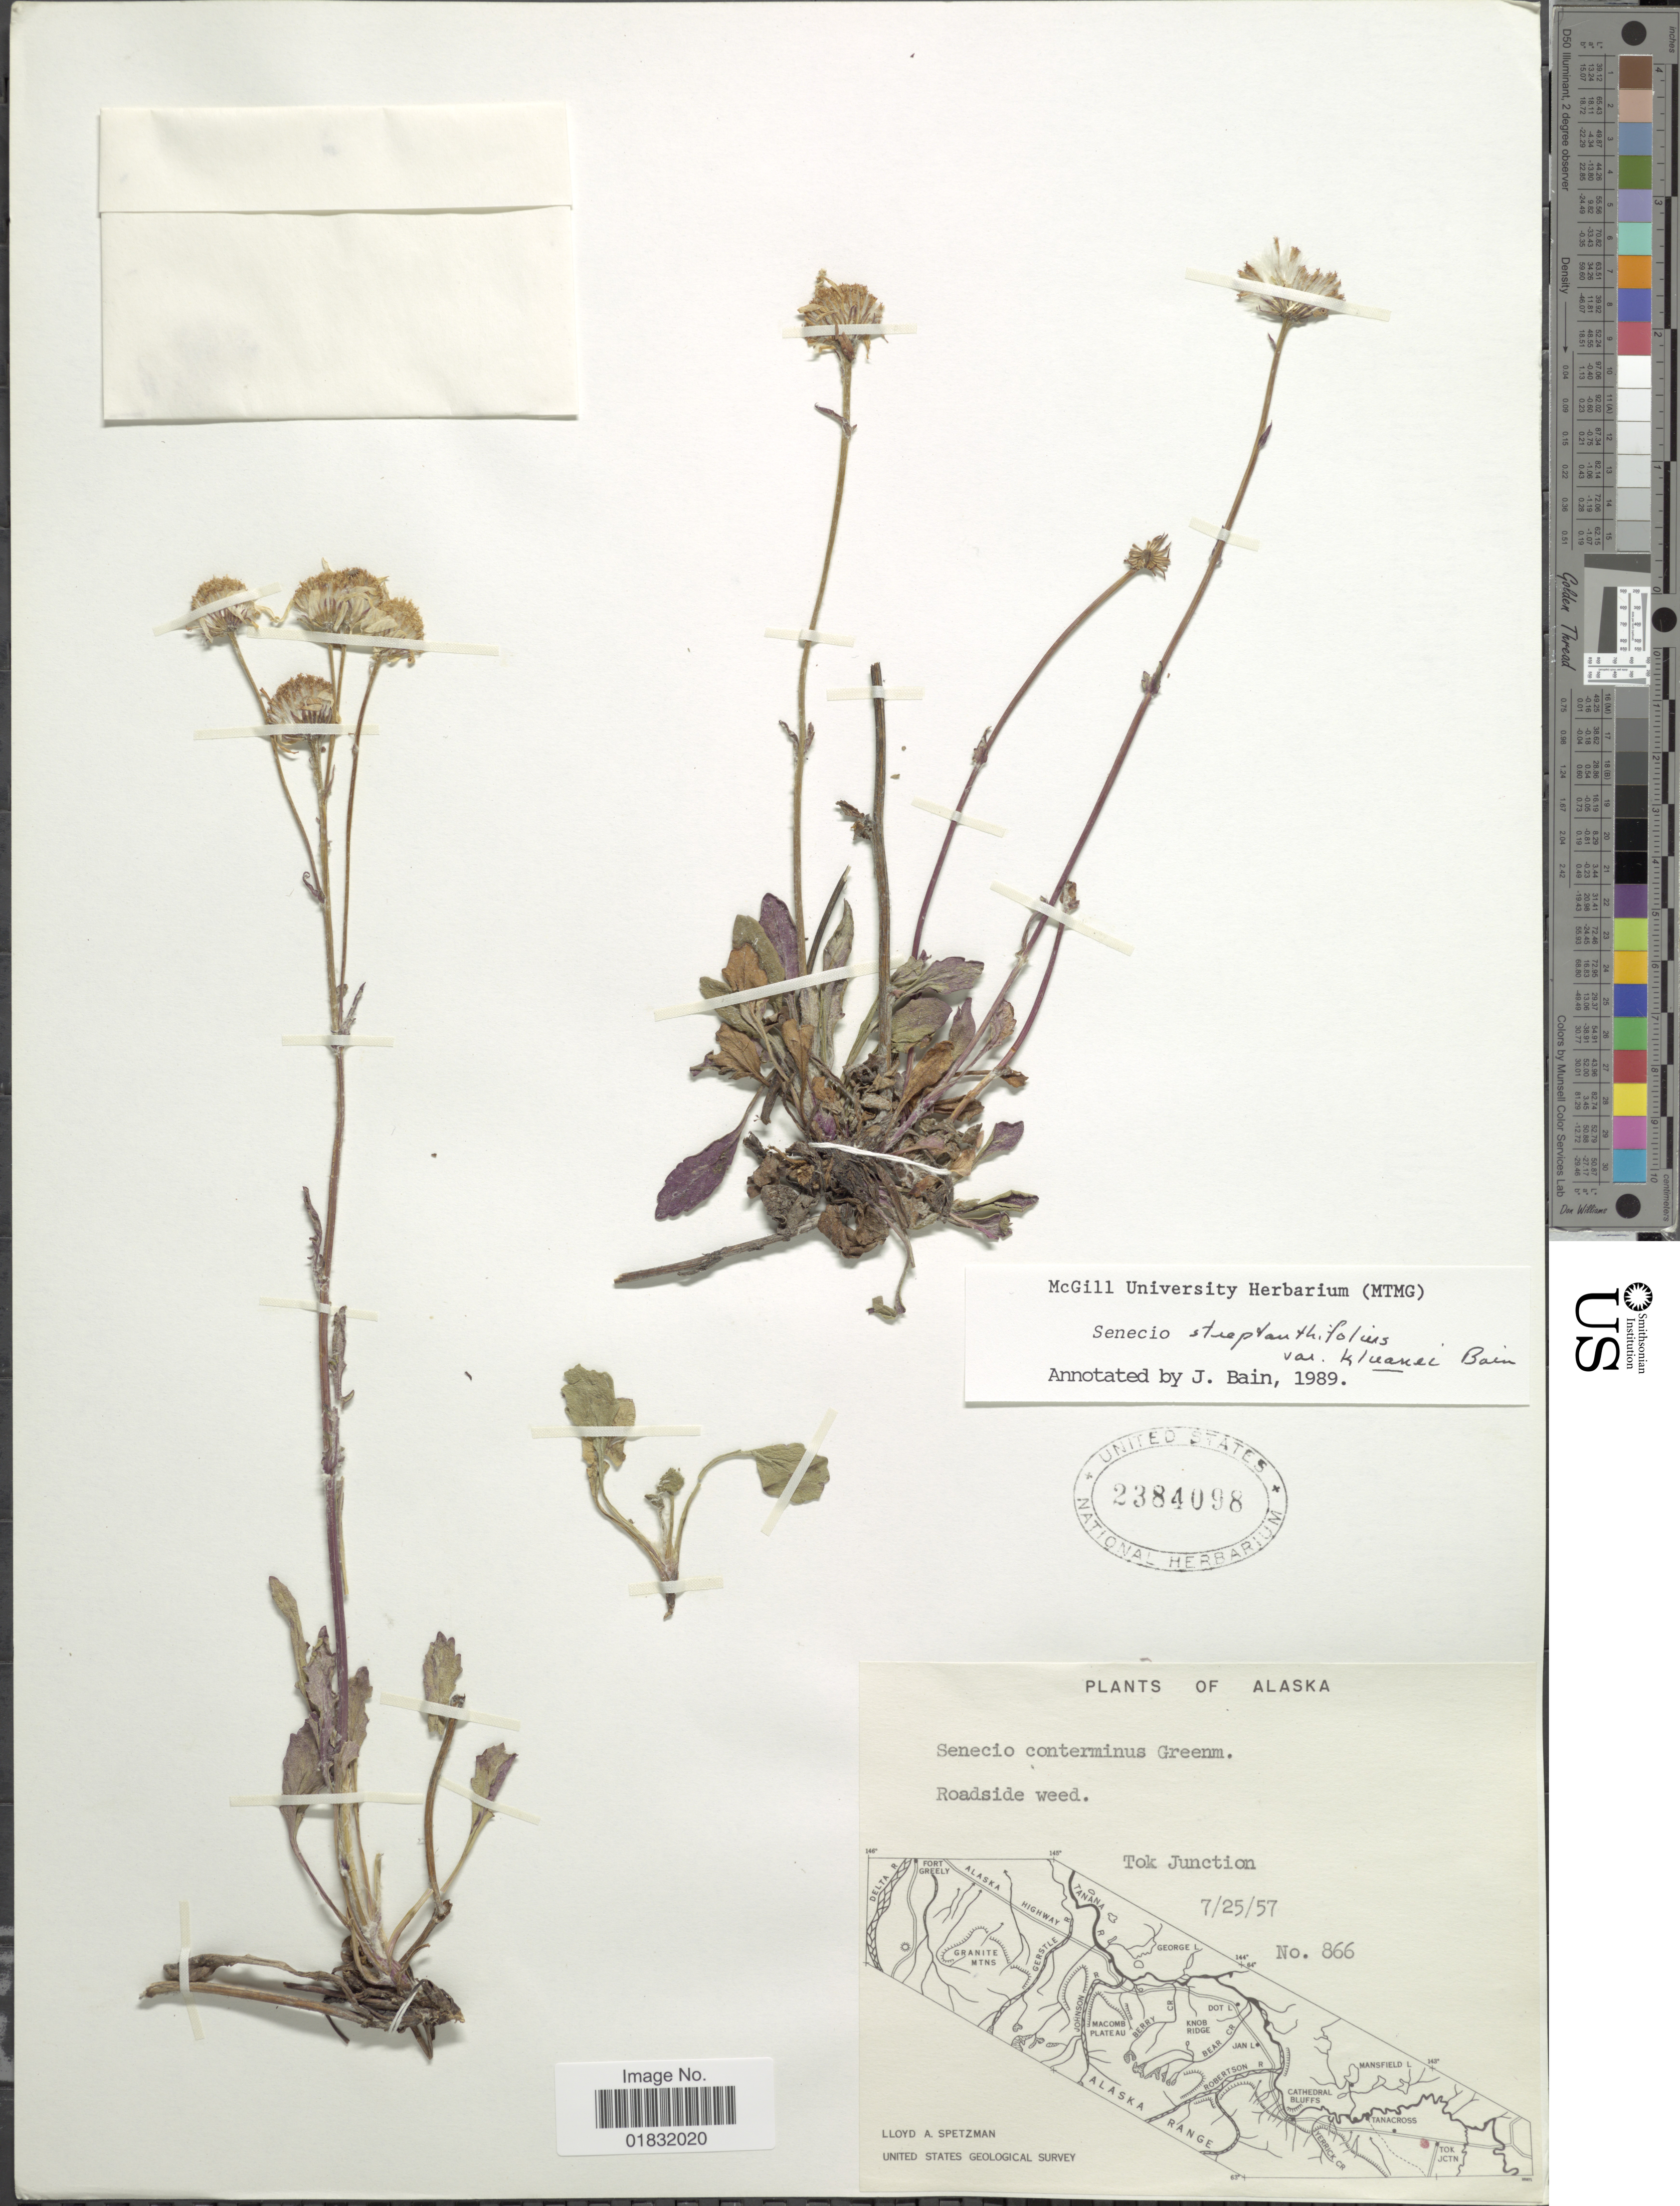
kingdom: Plantae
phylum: Tracheophyta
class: Magnoliopsida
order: Asterales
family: Asteraceae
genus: Packera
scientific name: Packera streptanthifolia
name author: (Greene) W.A. Weber & Á. Löve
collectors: L. Spetzman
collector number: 866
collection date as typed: Transcribed d/m/y: 25/7/57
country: United States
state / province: Alaska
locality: Roadside weed, Tok Junction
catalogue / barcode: US 2384098